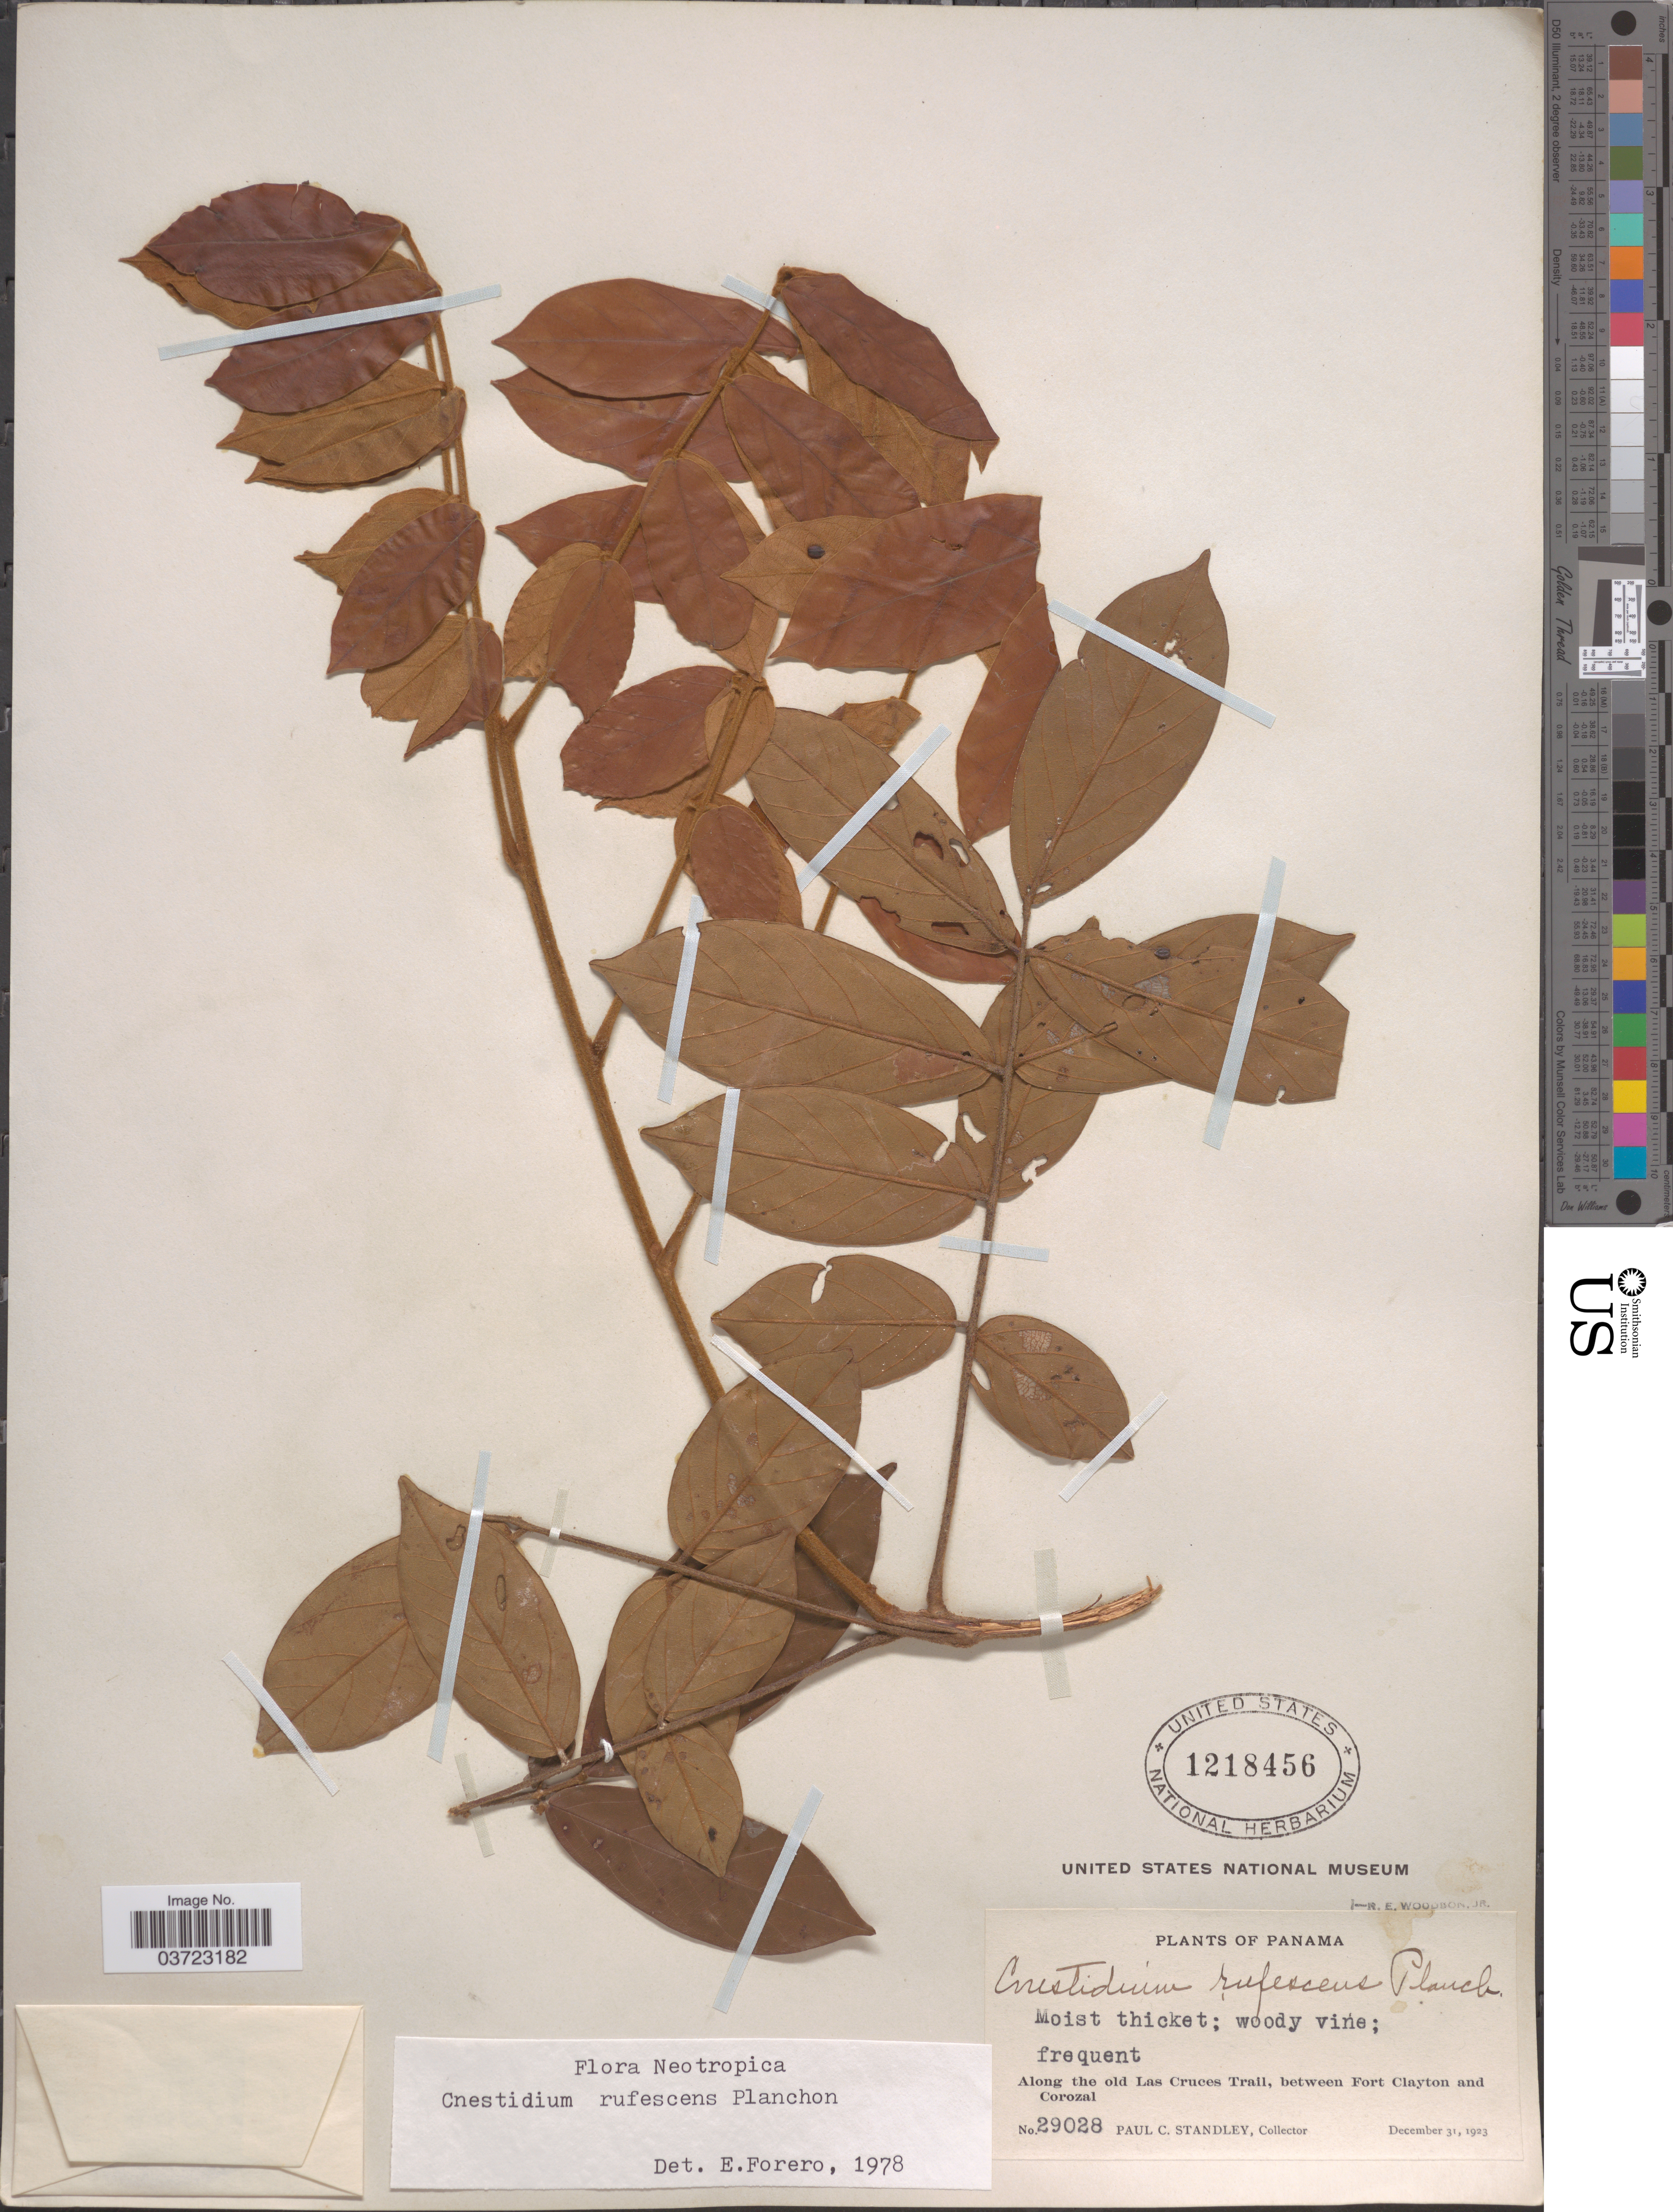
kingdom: Plantae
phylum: Tracheophyta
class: Magnoliopsida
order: Oxalidales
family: Connaraceae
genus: Cnestidium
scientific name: Cnestidium rufescens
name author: Planch.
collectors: P. C. Standley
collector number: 29028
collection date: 1923-12-31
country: Panama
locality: Along the old Las Cruces Trail, between Fort Clayton and Corozal.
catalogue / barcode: US 1218456